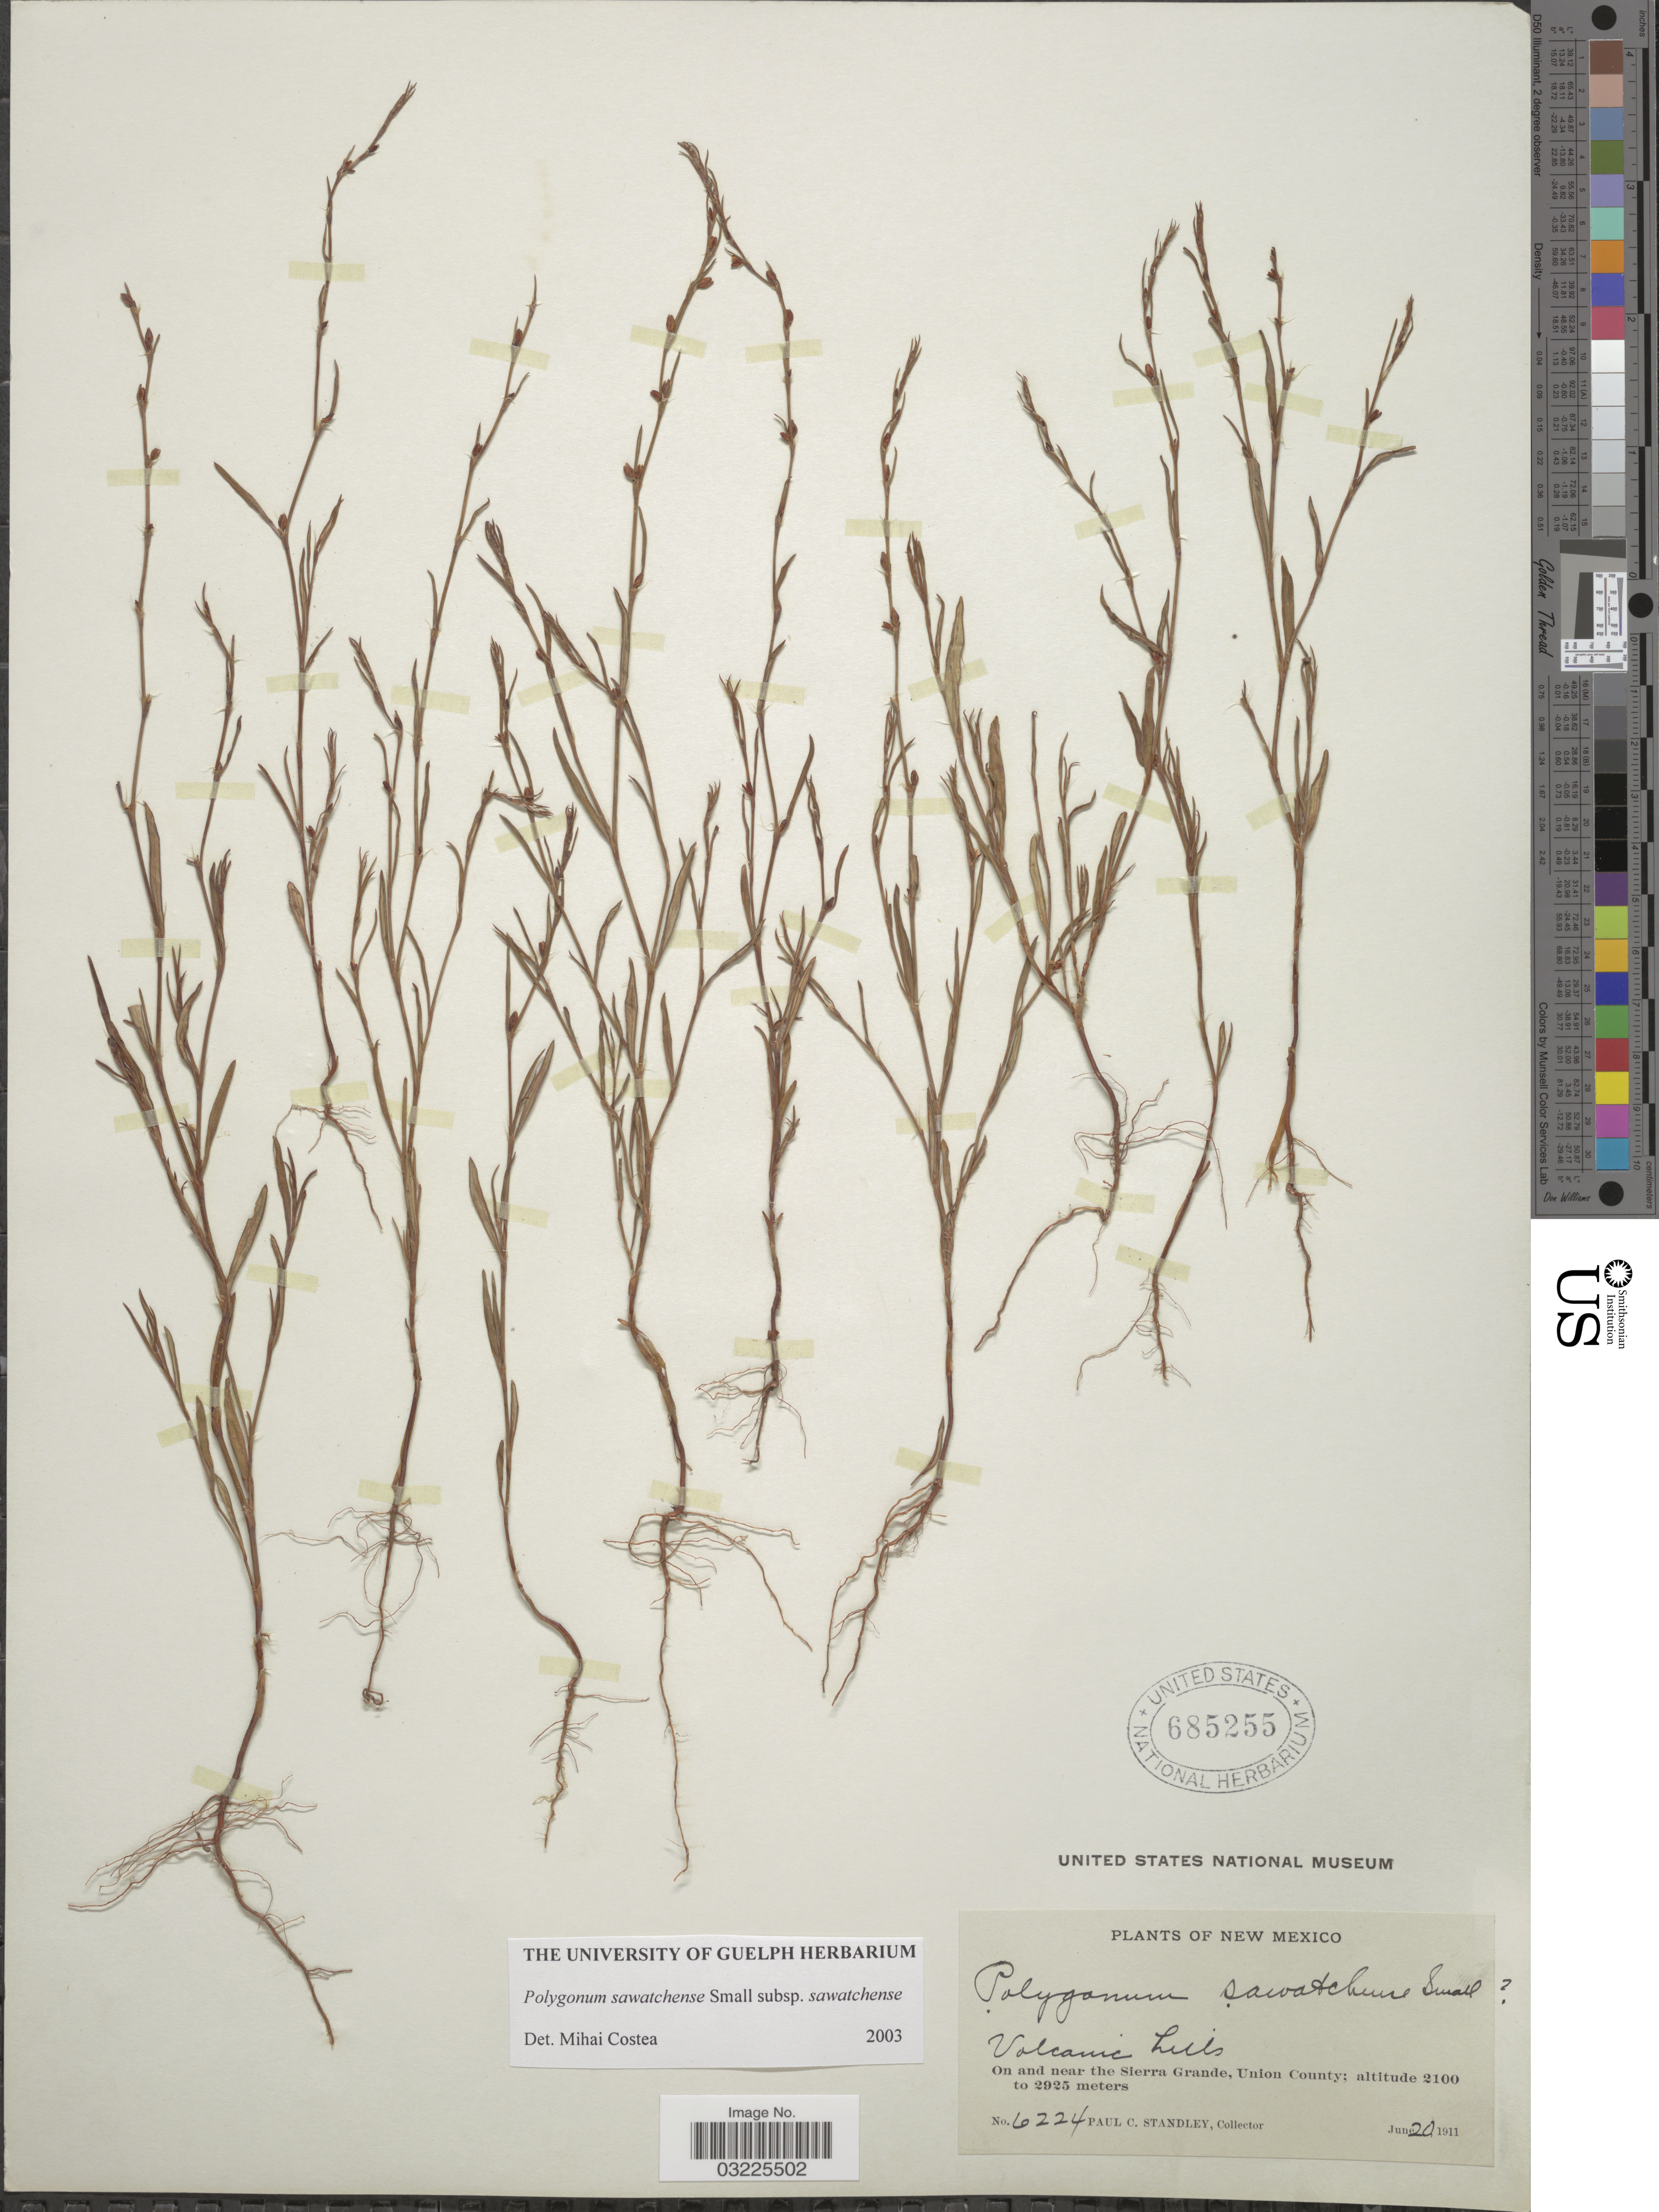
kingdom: Plantae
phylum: Tracheophyta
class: Magnoliopsida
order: Caryophyllales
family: Polygonaceae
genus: Polygonum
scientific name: Polygonum sawatchense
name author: Small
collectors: P. C. Standley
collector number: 6224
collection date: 1911-06-20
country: United States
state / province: New Mexico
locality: Volcanic hills. On and near the Sierra Grande, Union County.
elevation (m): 2100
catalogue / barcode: US 685255